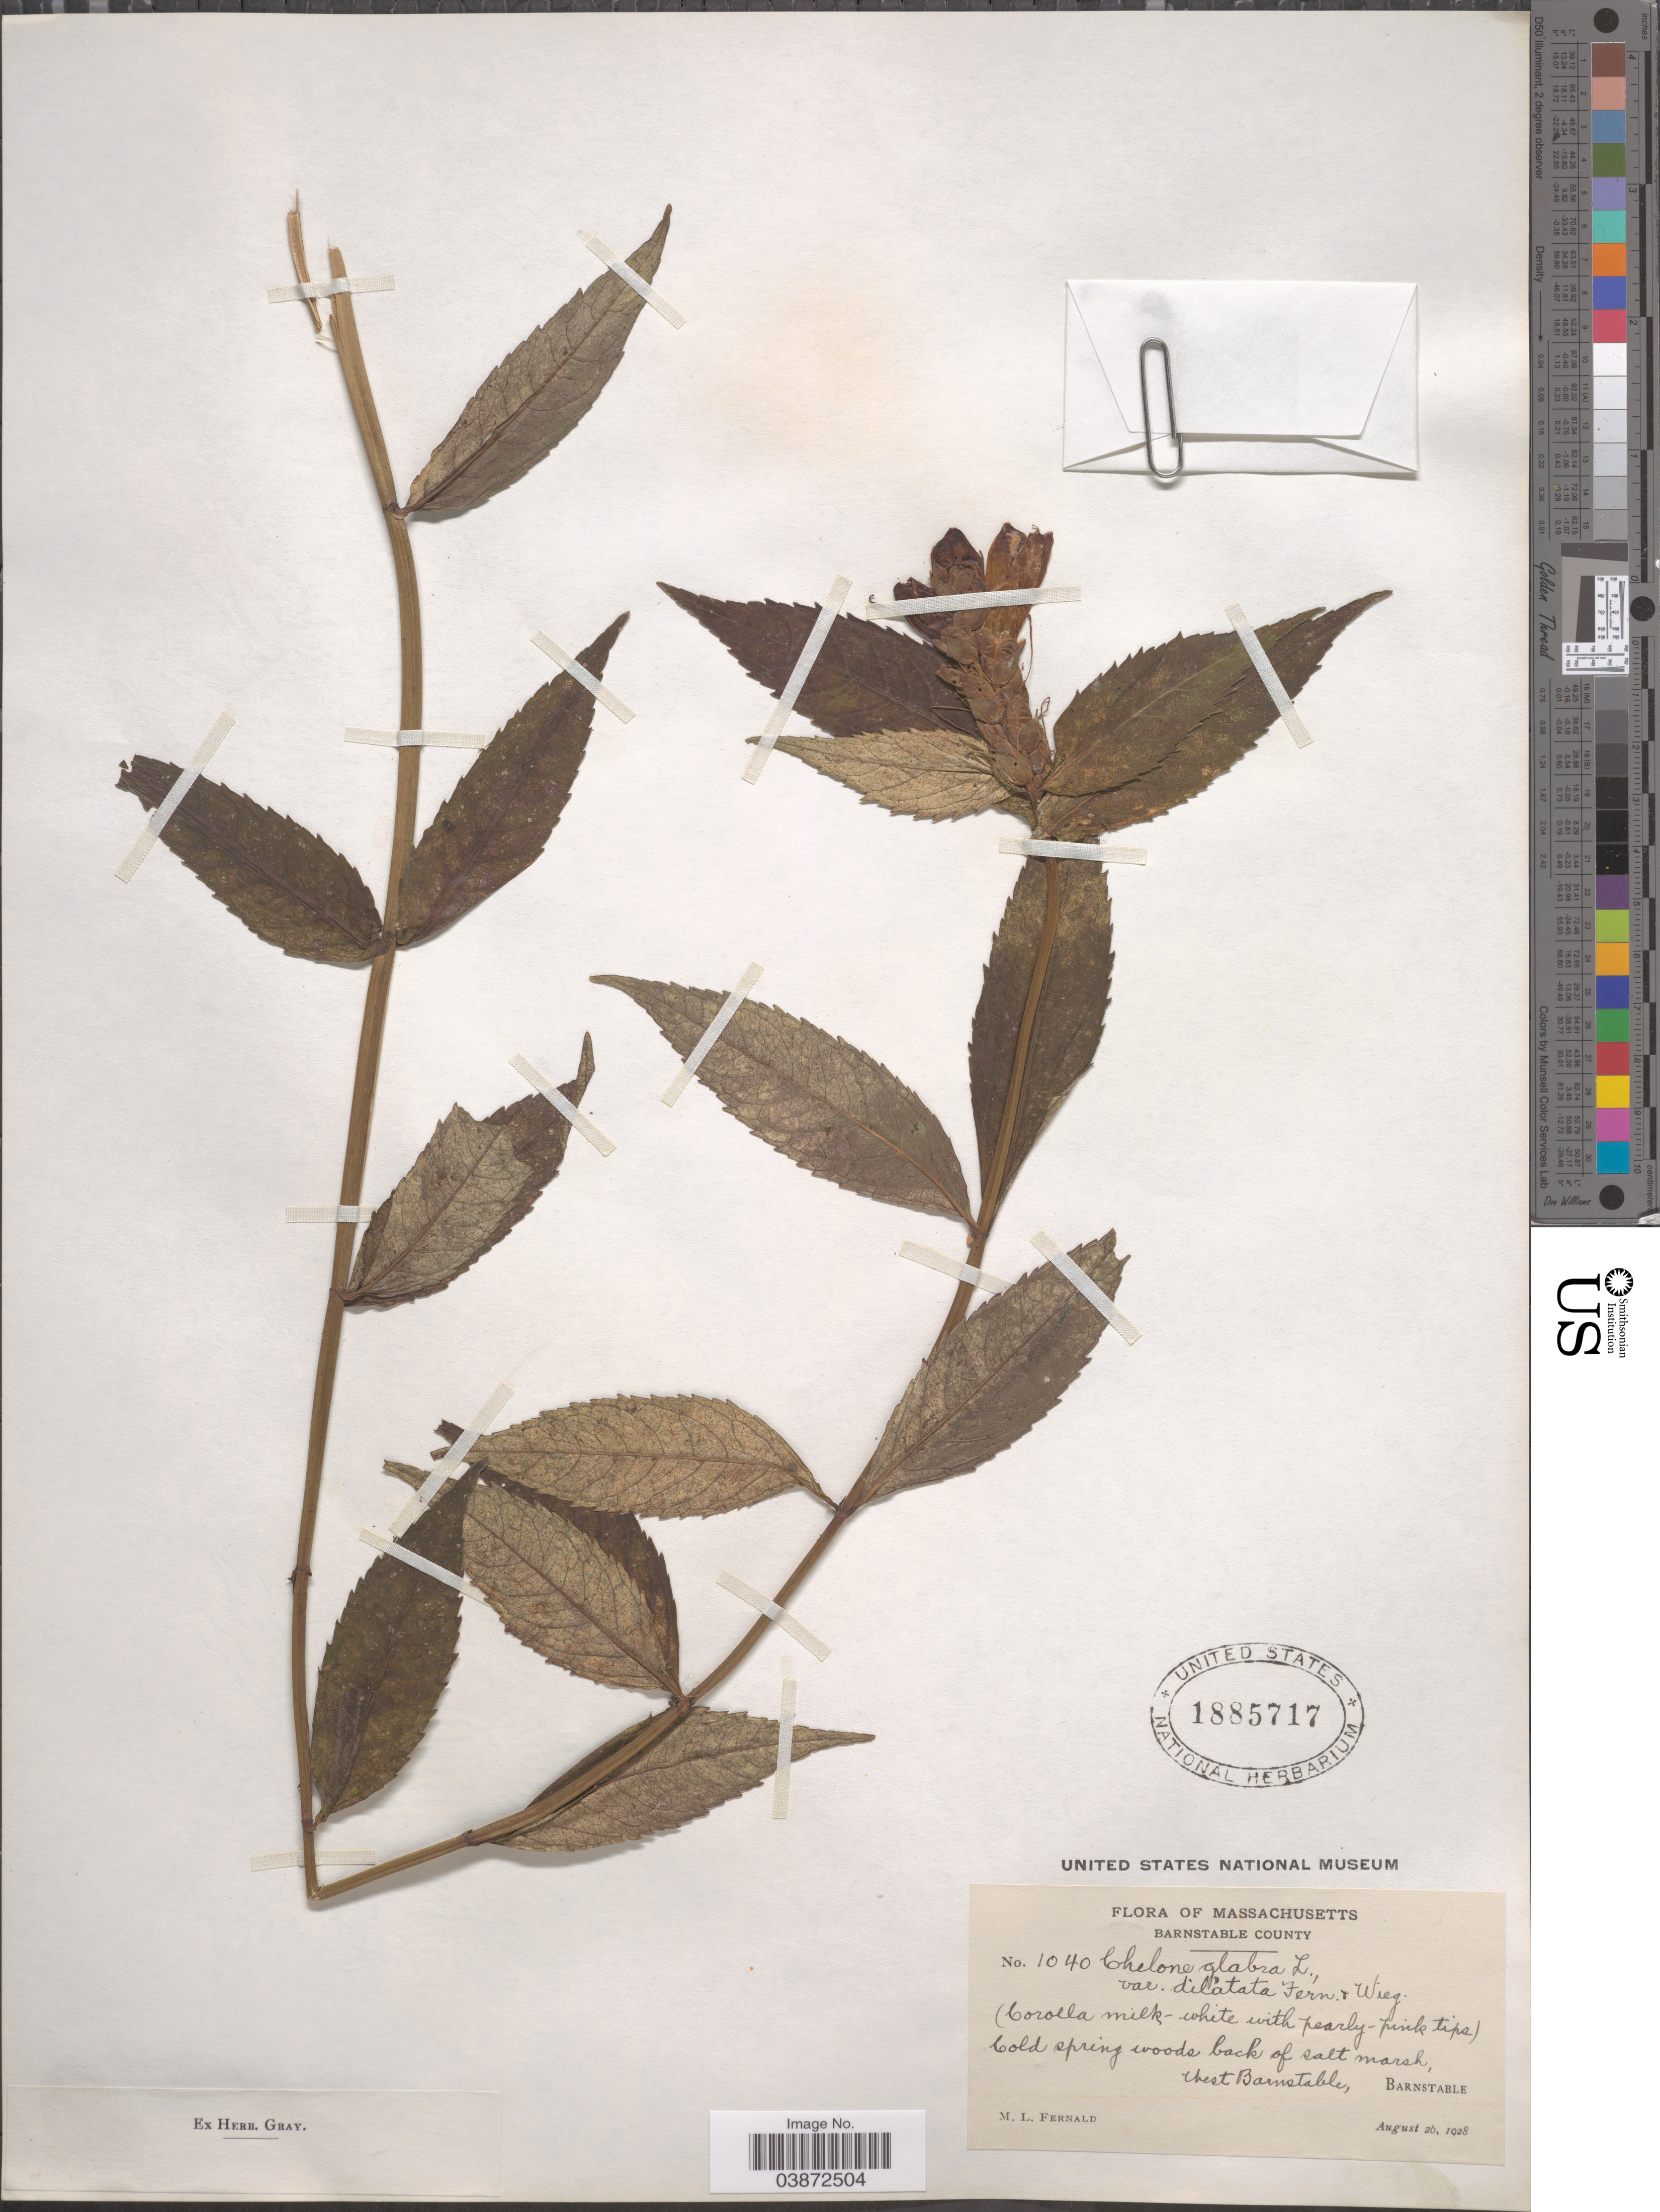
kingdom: Plantae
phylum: Tracheophyta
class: Magnoliopsida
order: Lamiales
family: Plantaginaceae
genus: Chelone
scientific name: Chelone glabra var. dilatata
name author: (Fernald & Wiegand) Pennell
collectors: M. L. Fernald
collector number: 1040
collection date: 1928-08-26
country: United States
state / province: Massachusetts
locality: Barnstable County. Chest Barnstable, Barnstable.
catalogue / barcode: US 1885717